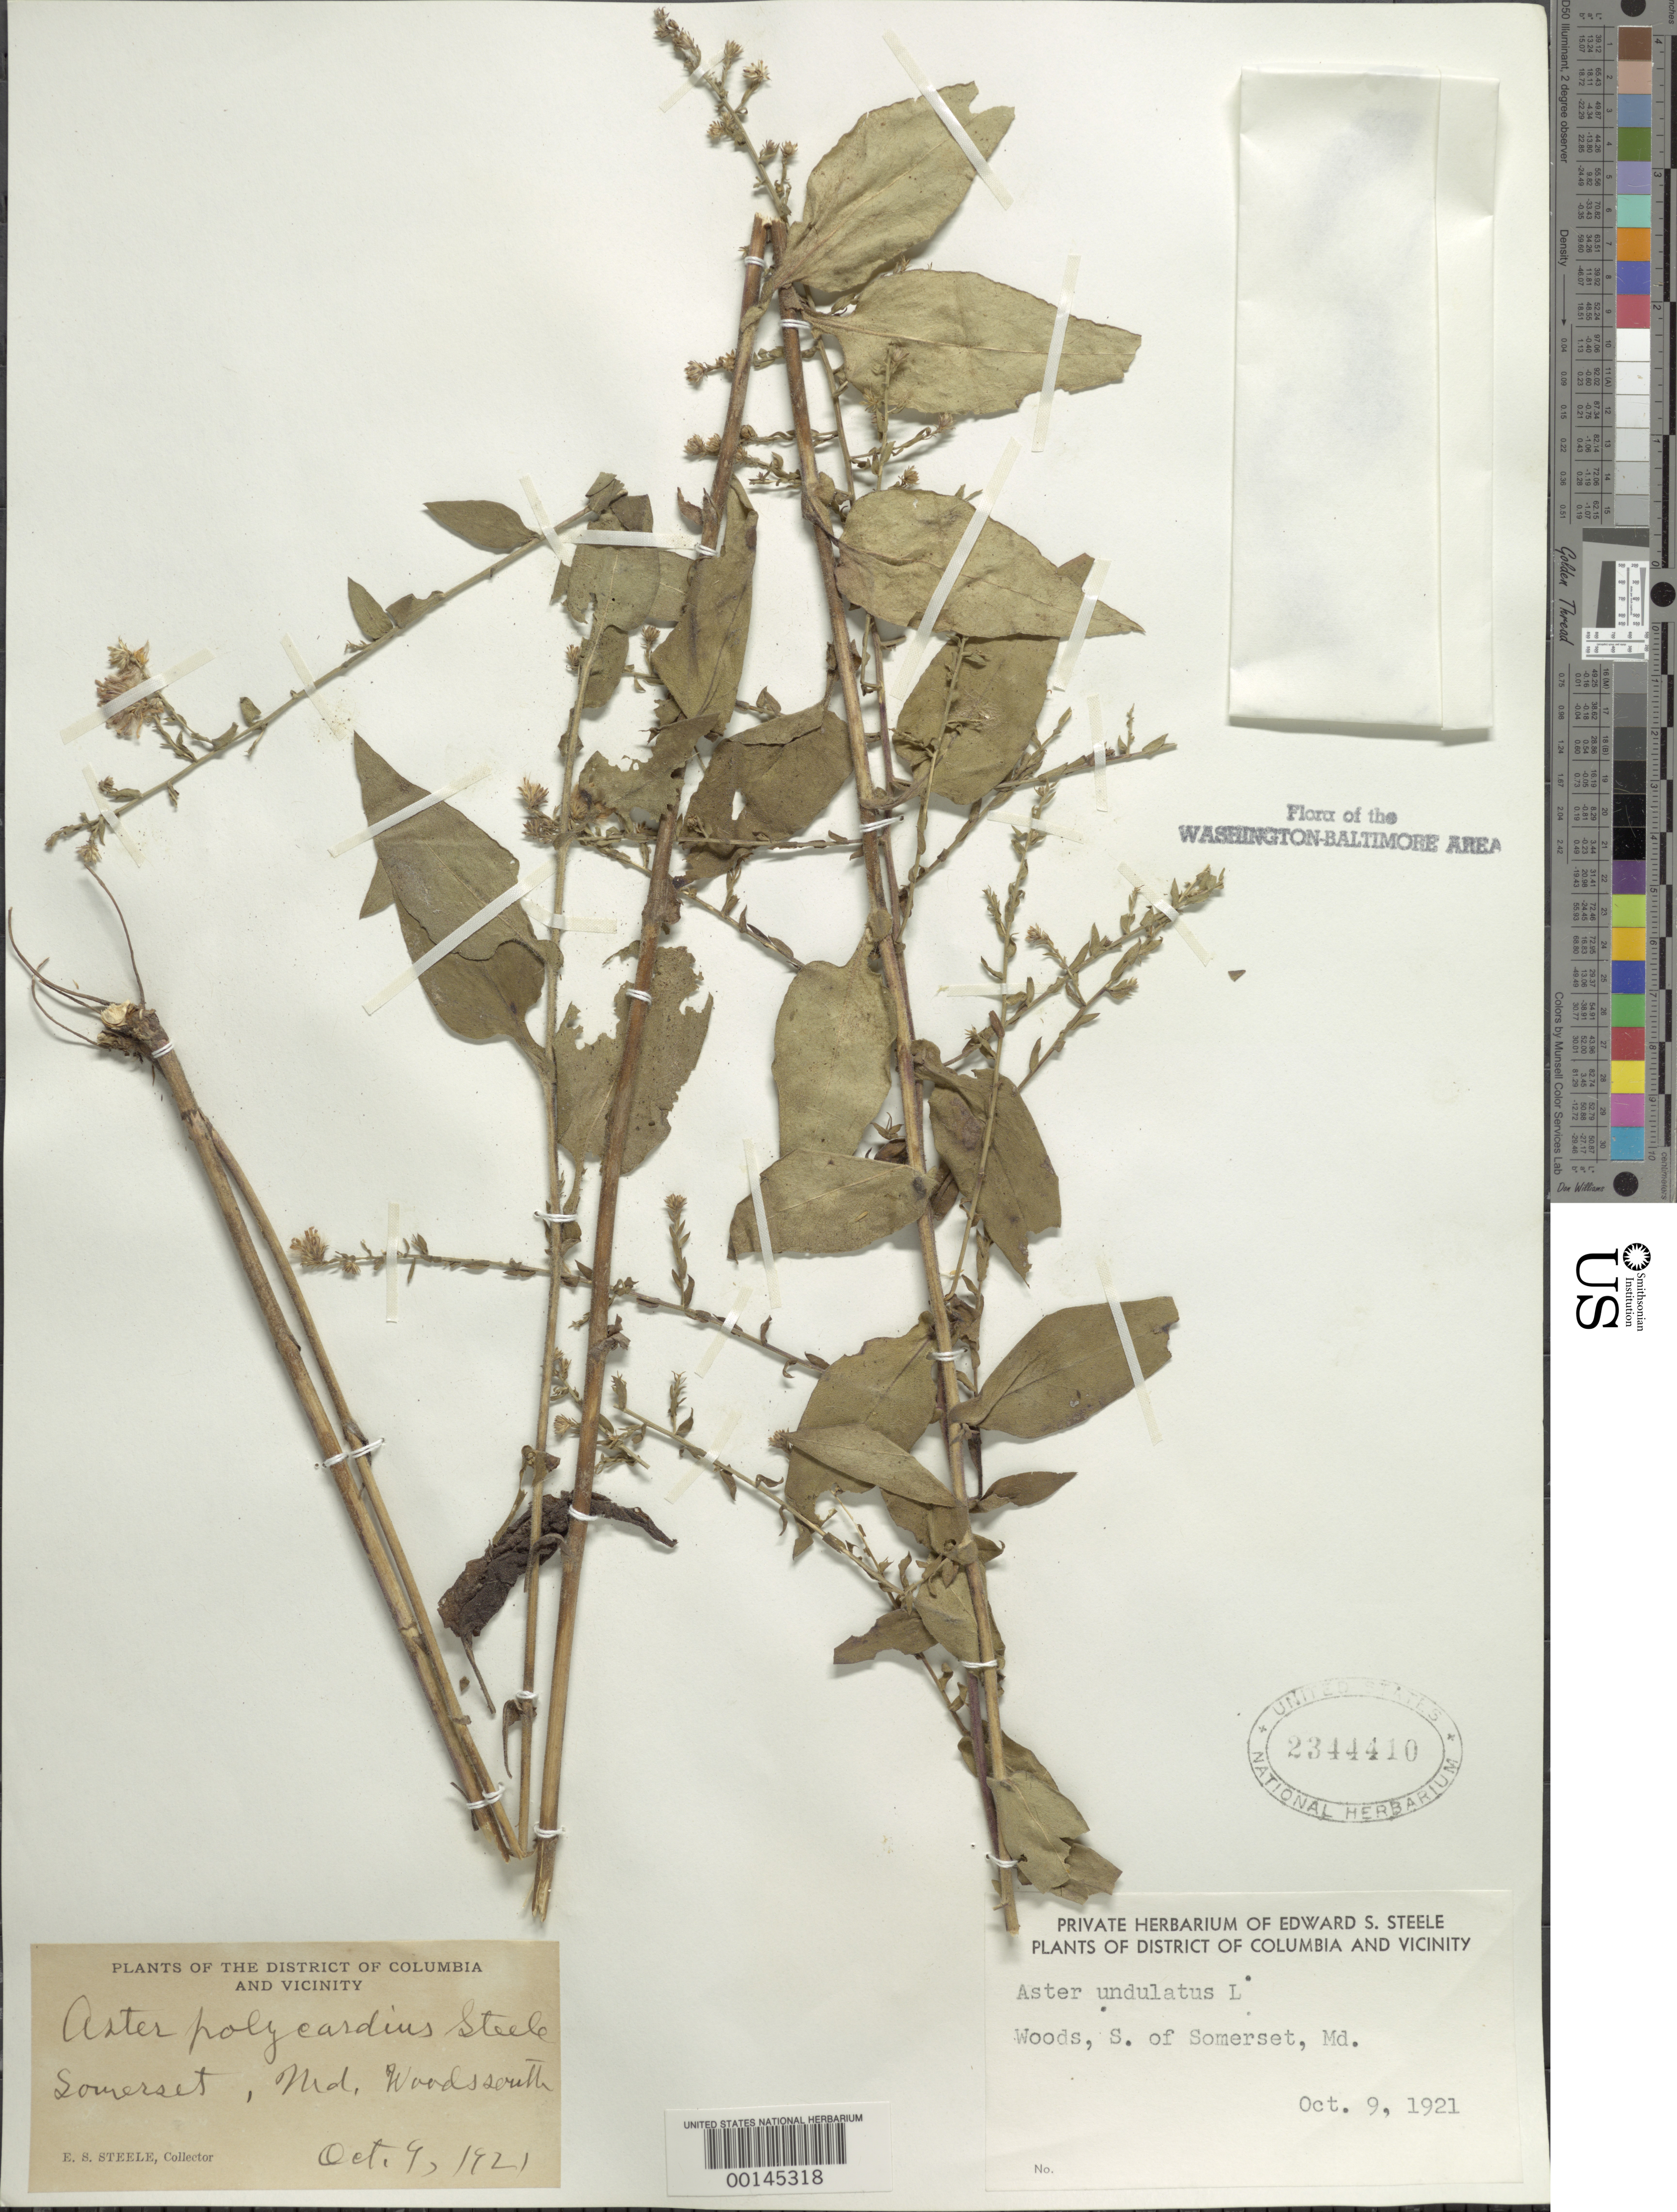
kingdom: Plantae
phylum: Tracheophyta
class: Magnoliopsida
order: Asterales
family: Asteraceae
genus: Symphyotrichum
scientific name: Symphyotrichum undulatum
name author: (L.) G.L. Nesom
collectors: E. Steele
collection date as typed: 09 Oct 1921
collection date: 1921-10-09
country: United States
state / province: Maryland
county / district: Montgomery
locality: South of Somerset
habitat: Woods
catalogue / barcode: US 2344410